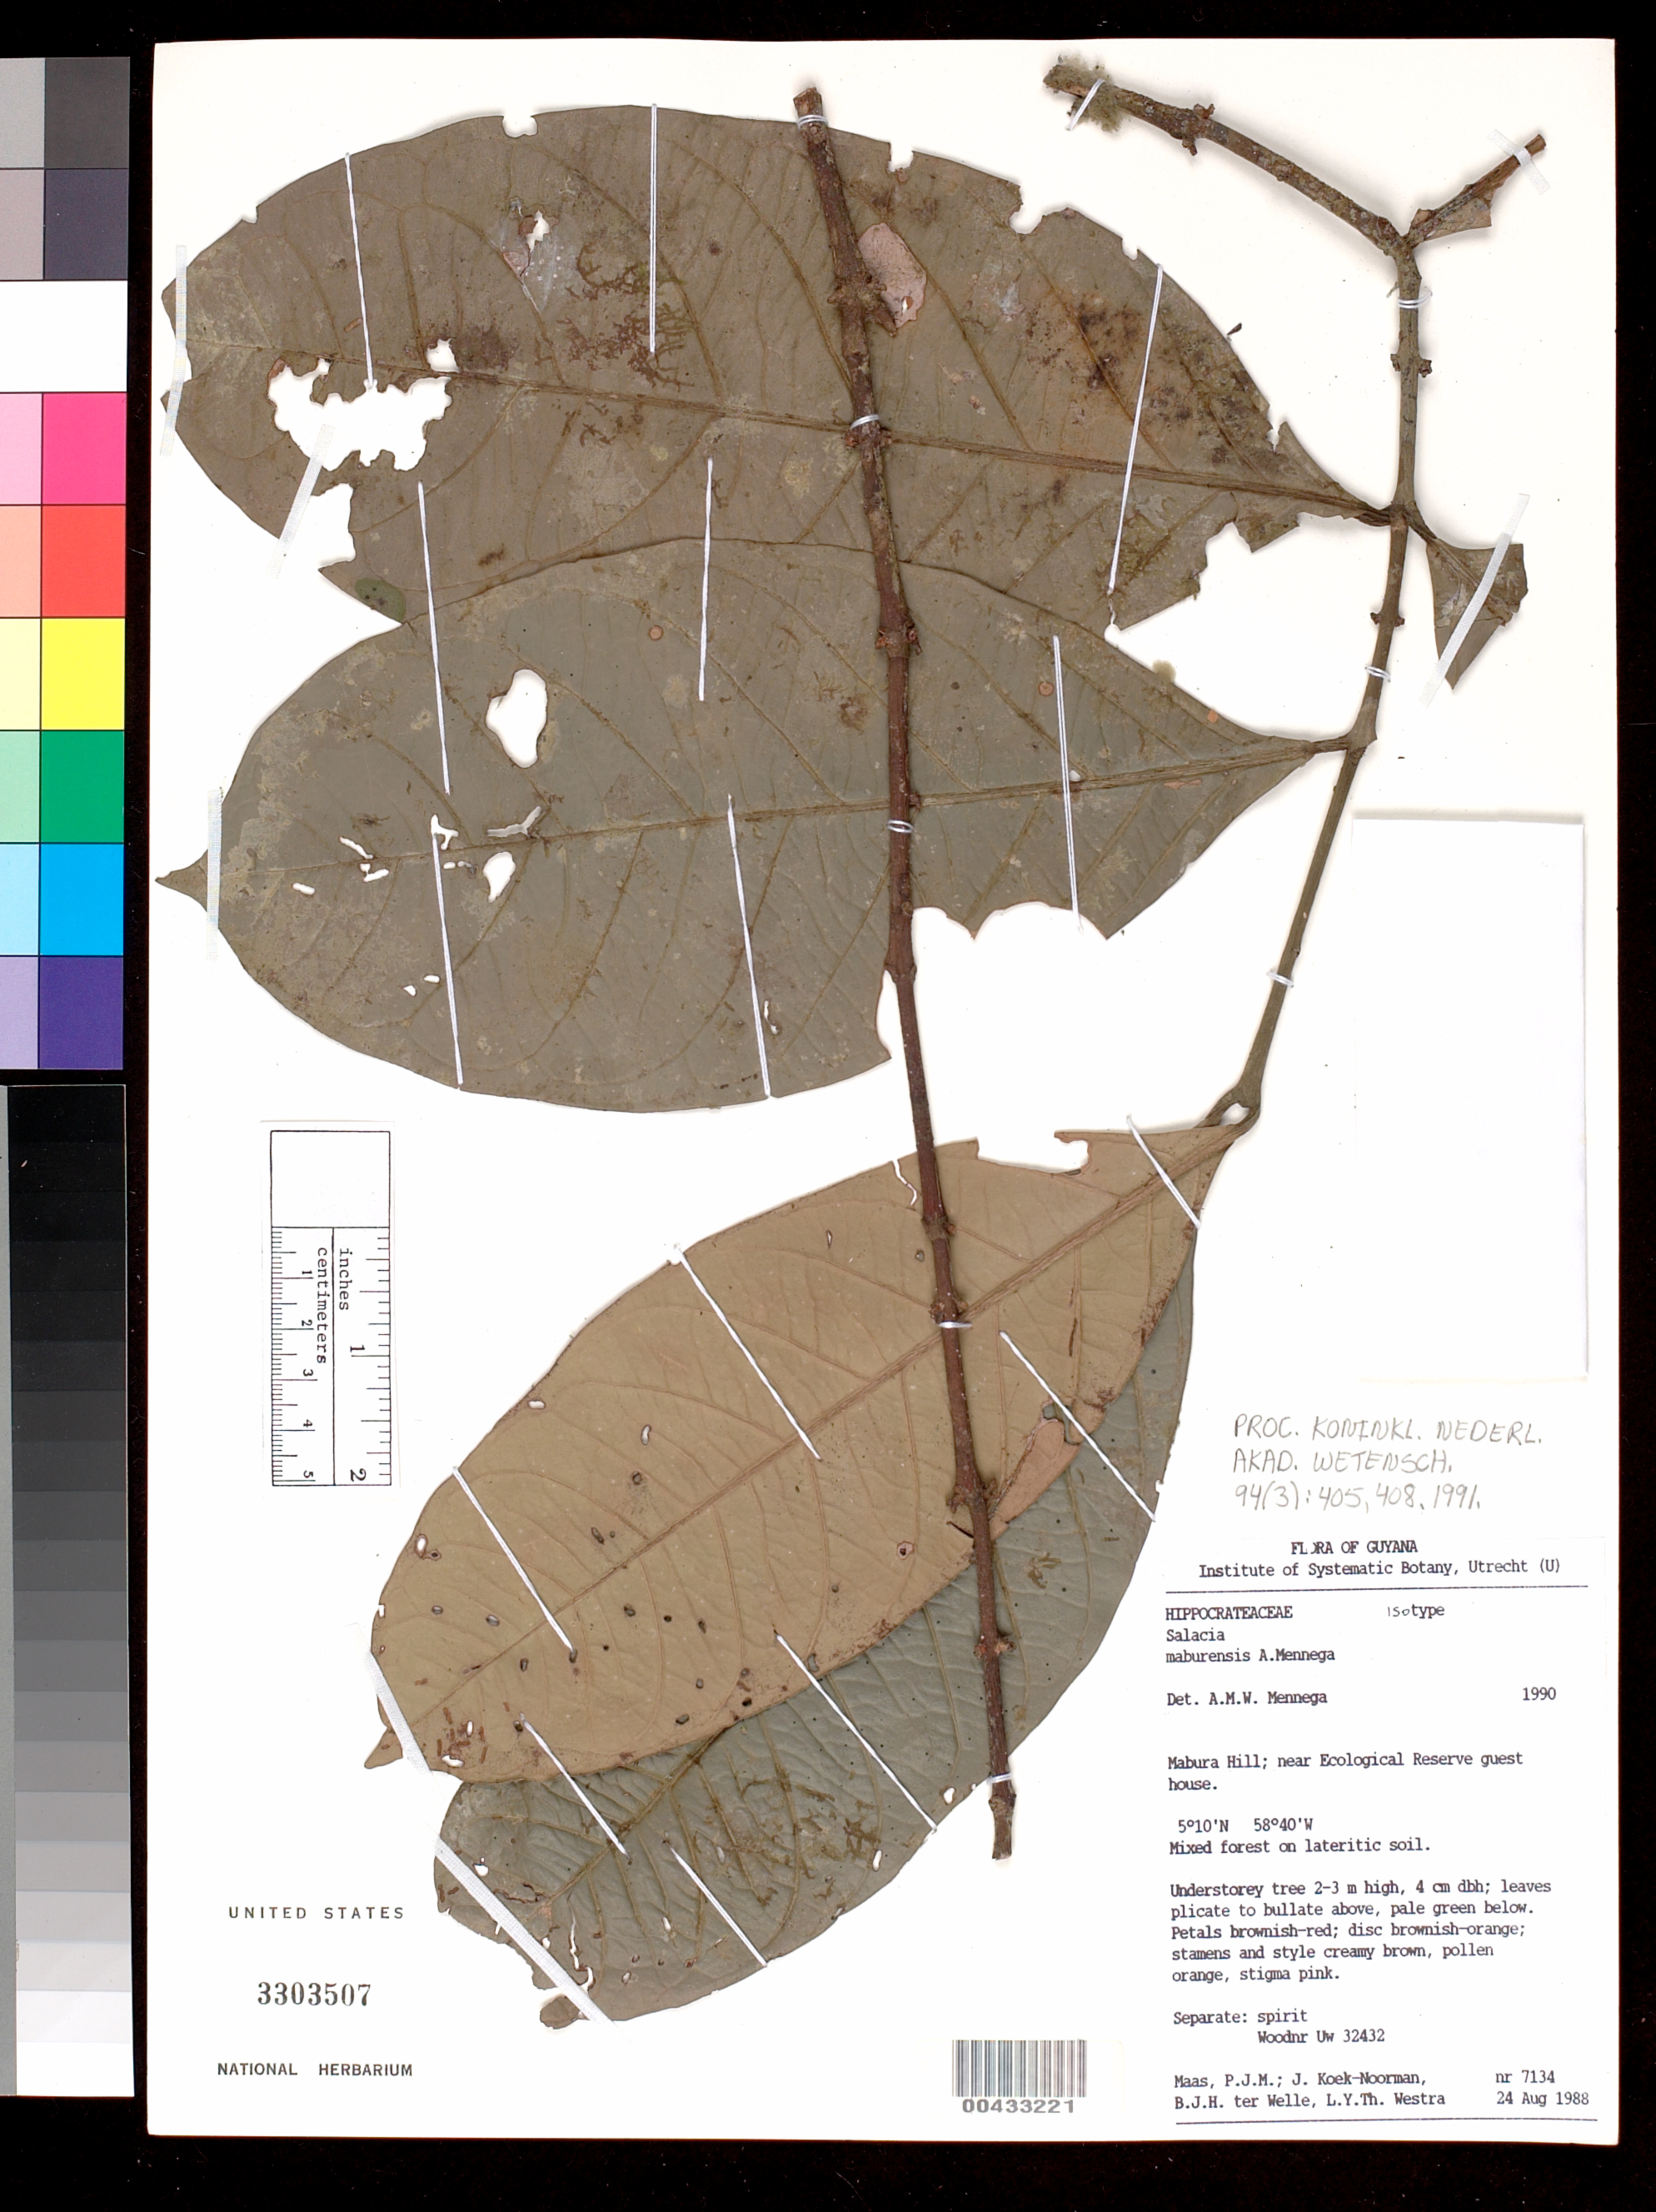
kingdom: Plantae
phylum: Tracheophyta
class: Magnoliopsida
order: Celastrales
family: Celastraceae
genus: Salacia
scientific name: Salacia maburensis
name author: Mennega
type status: Isotype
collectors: P. Maas, J. Koek-Noorman, B. Welle & L. Y. T. Westra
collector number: RNR 7134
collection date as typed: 24 Aug 1988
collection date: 1988-08-24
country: Guyana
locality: Mabura Hill, near ecological reserve guest house.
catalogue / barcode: US 3303507